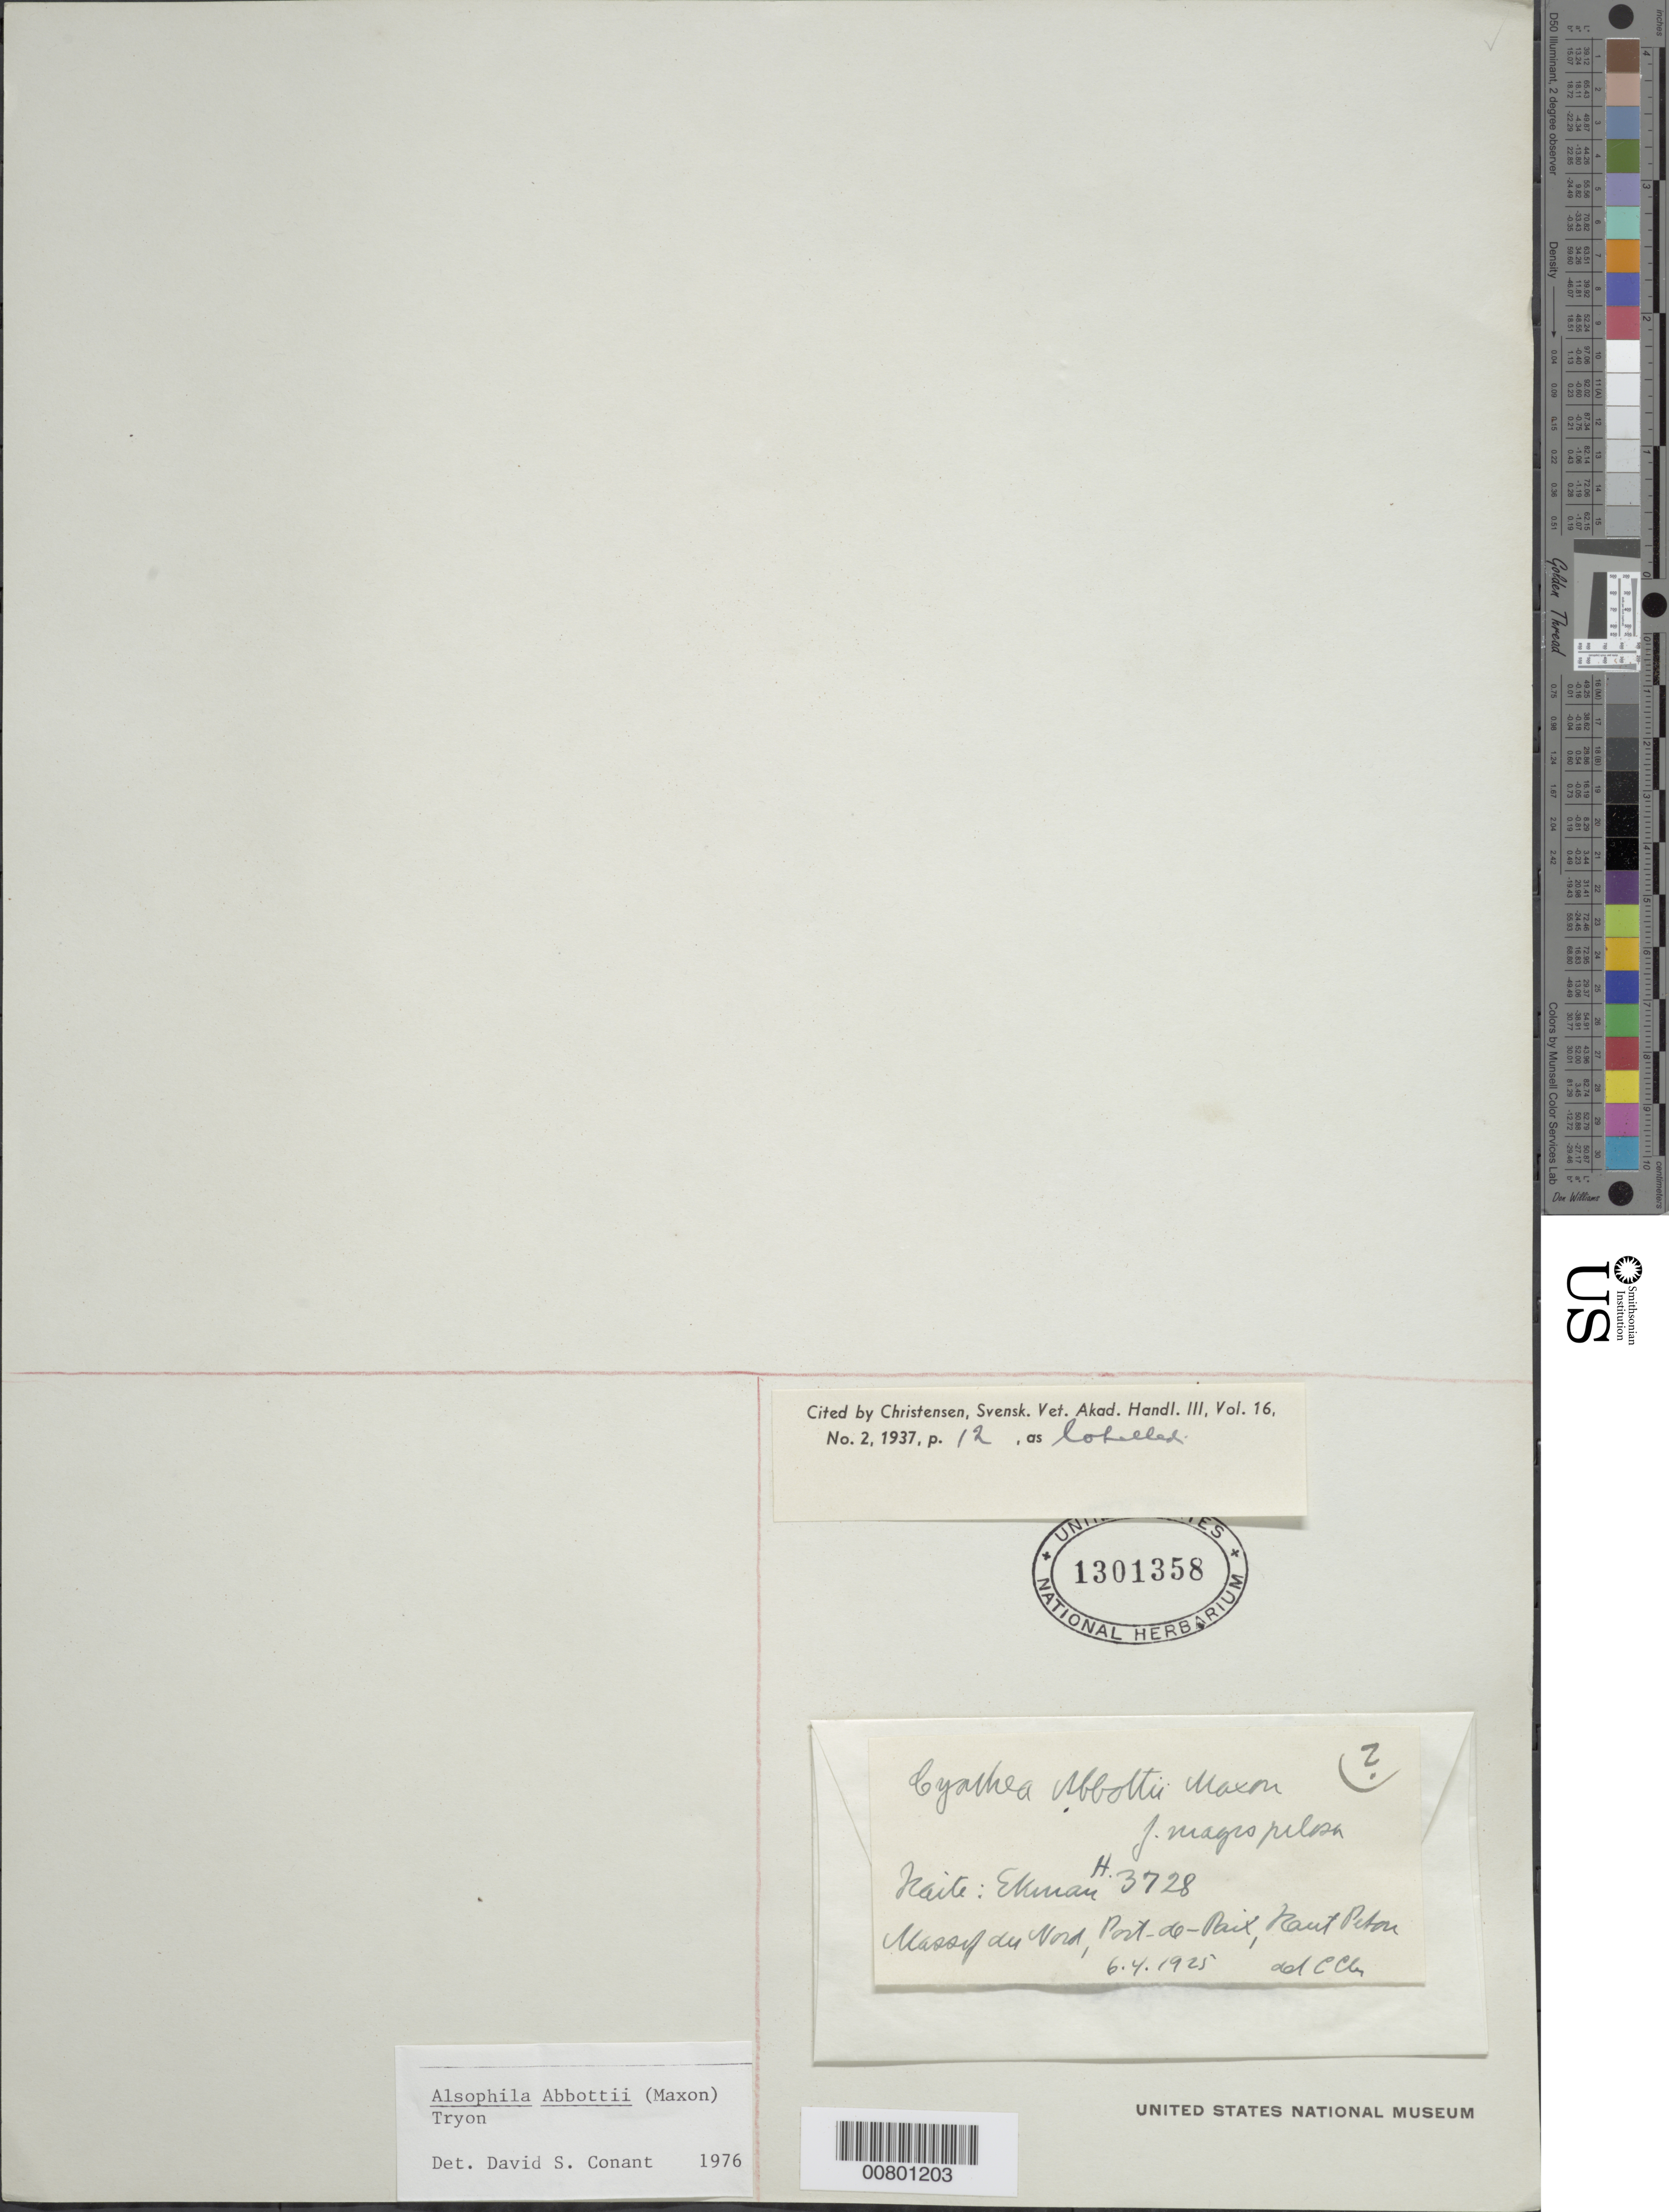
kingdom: Plantae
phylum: Tracheophyta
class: Polypodiopsida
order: Cyatheales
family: Cyatheaceae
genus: Alsophila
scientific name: Alsophila abbottii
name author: (Maxon) R.M. Tryon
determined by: Conant, D. S.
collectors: E. L. Ekman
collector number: H 3728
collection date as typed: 06 Apr 1925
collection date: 1925-04-06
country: Haiti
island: Hispaniola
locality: Massif du Nord, Port de Paix, Haut Piton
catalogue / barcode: US 1301358